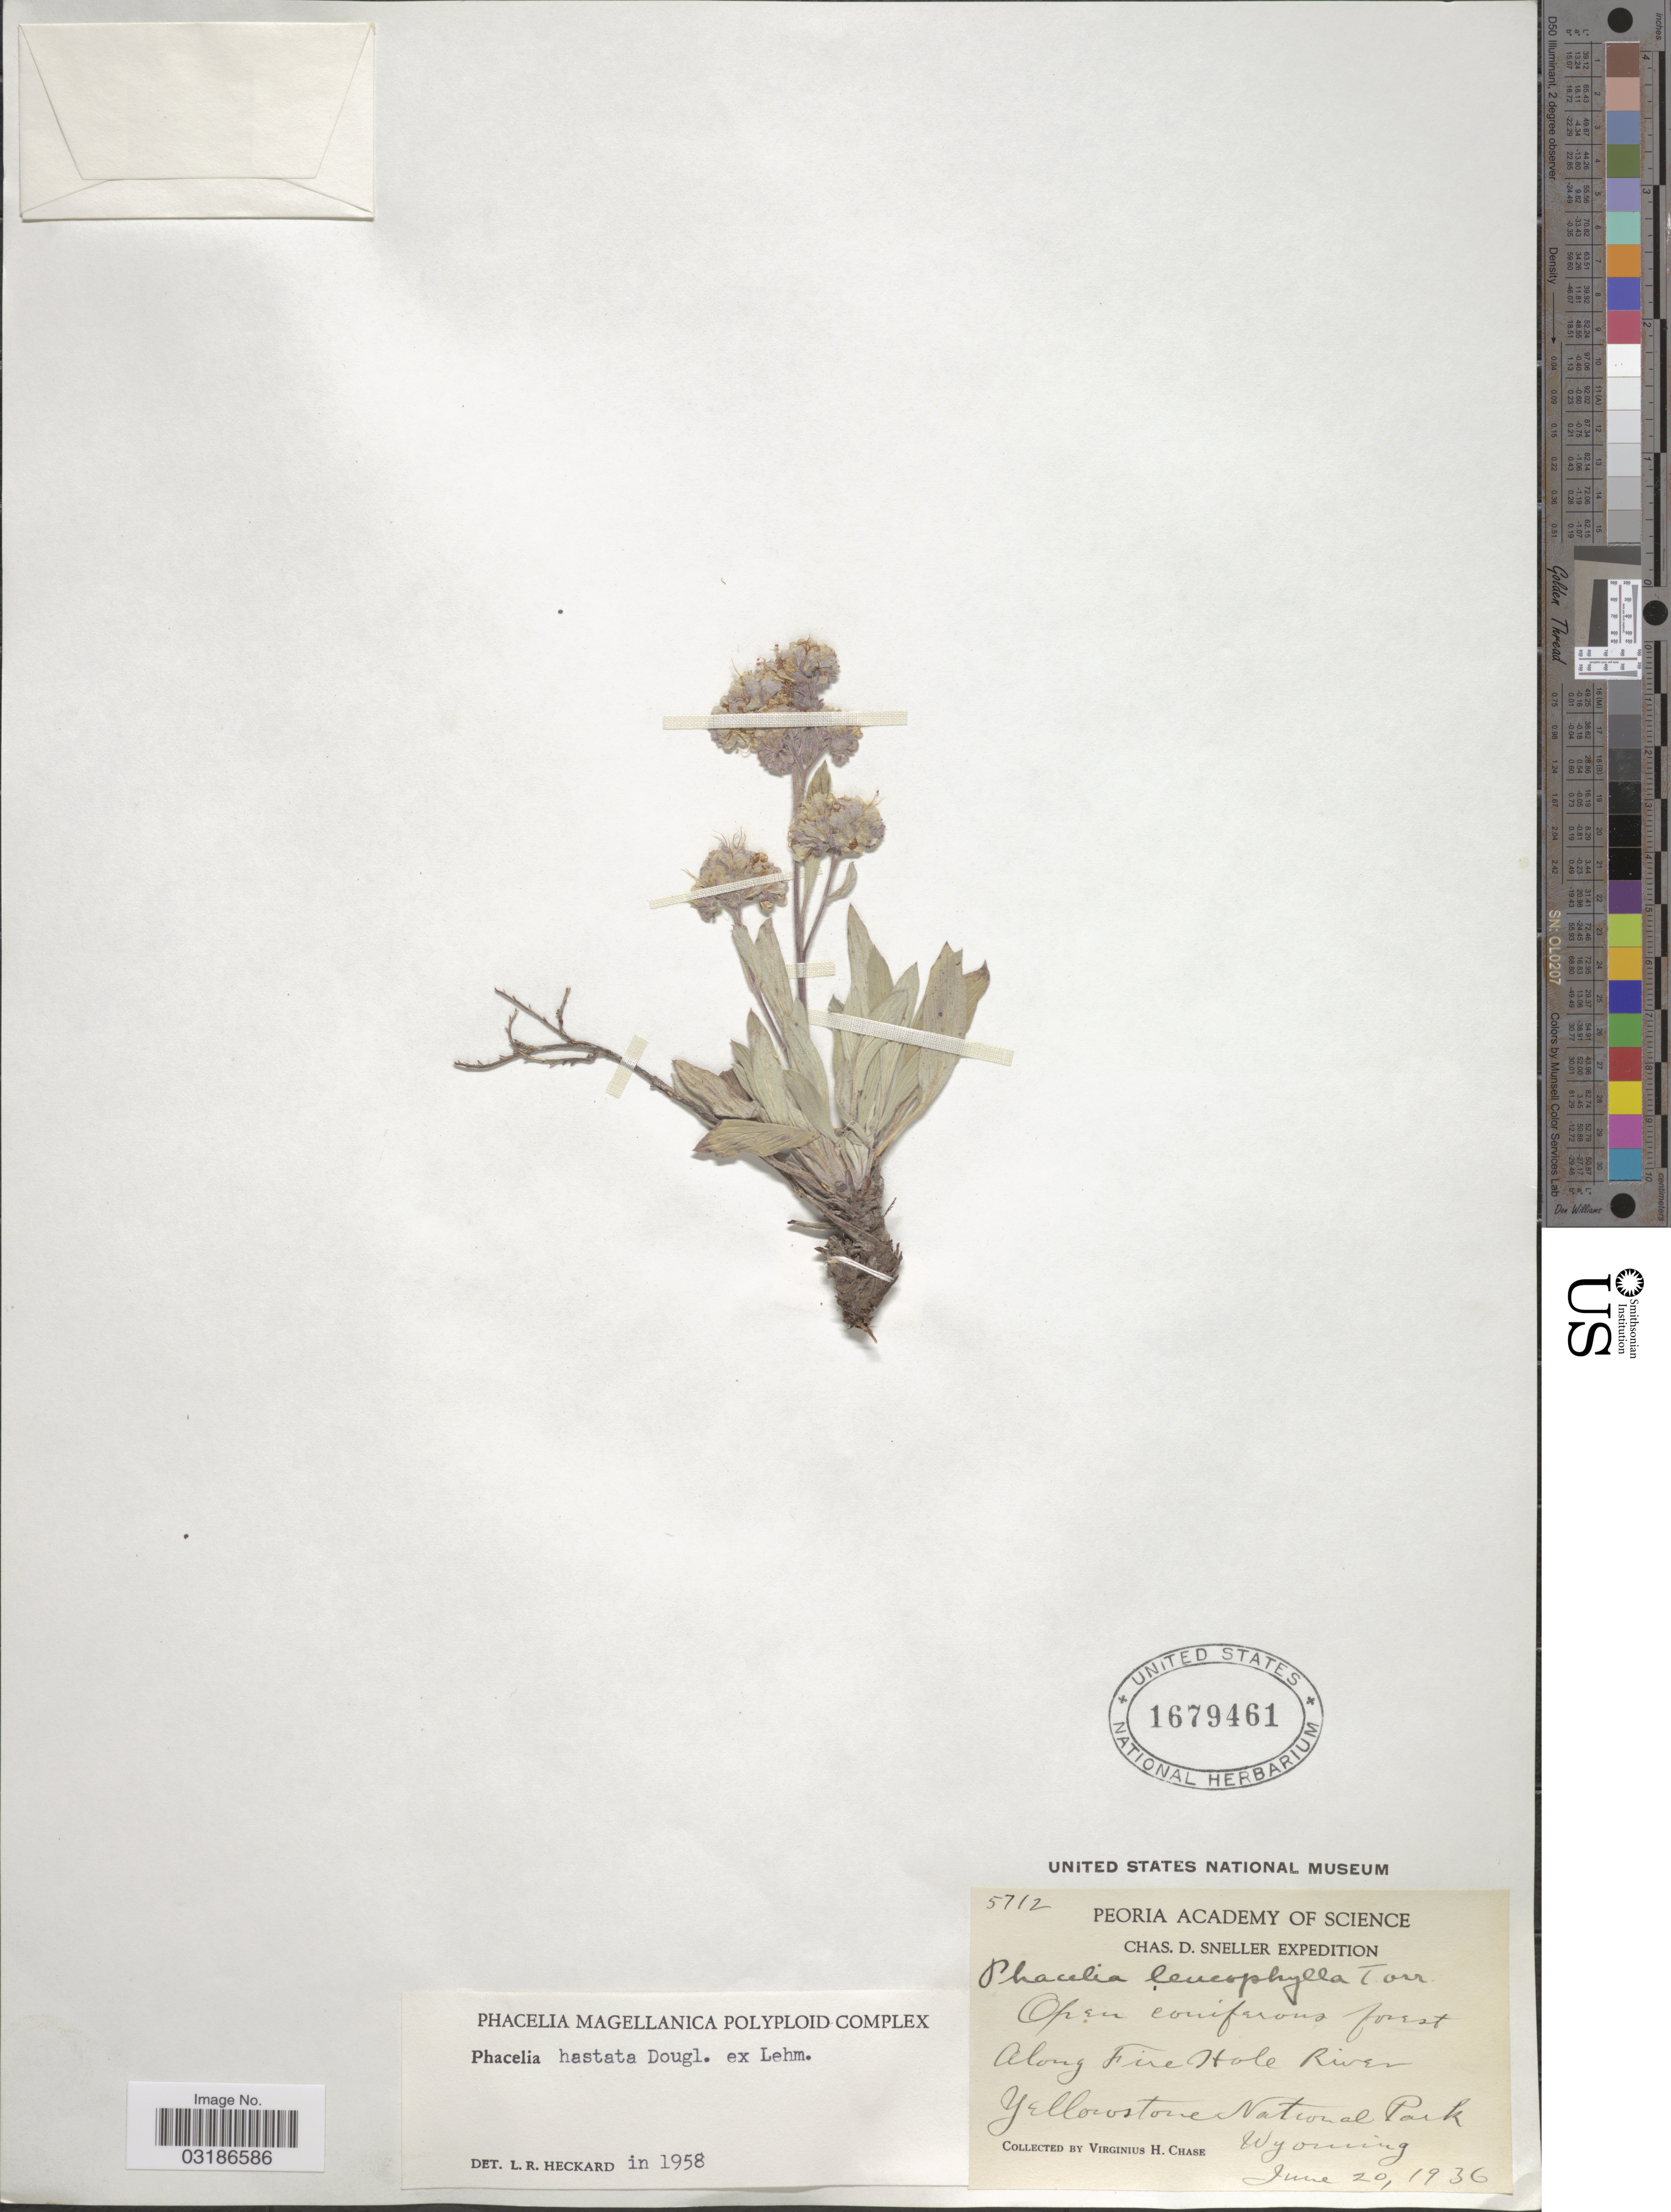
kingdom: Plantae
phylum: Tracheophyta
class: Magnoliopsida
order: Boraginales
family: Hydrophyllaceae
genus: Phacelia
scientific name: Phacelia hastata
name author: Douglas ex Lehm.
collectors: V. H. Chase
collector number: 5712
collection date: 1936-06-20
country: United States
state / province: Wyoming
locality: Along Fire Hole River, Yellowstone National Park.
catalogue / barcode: US 1679461